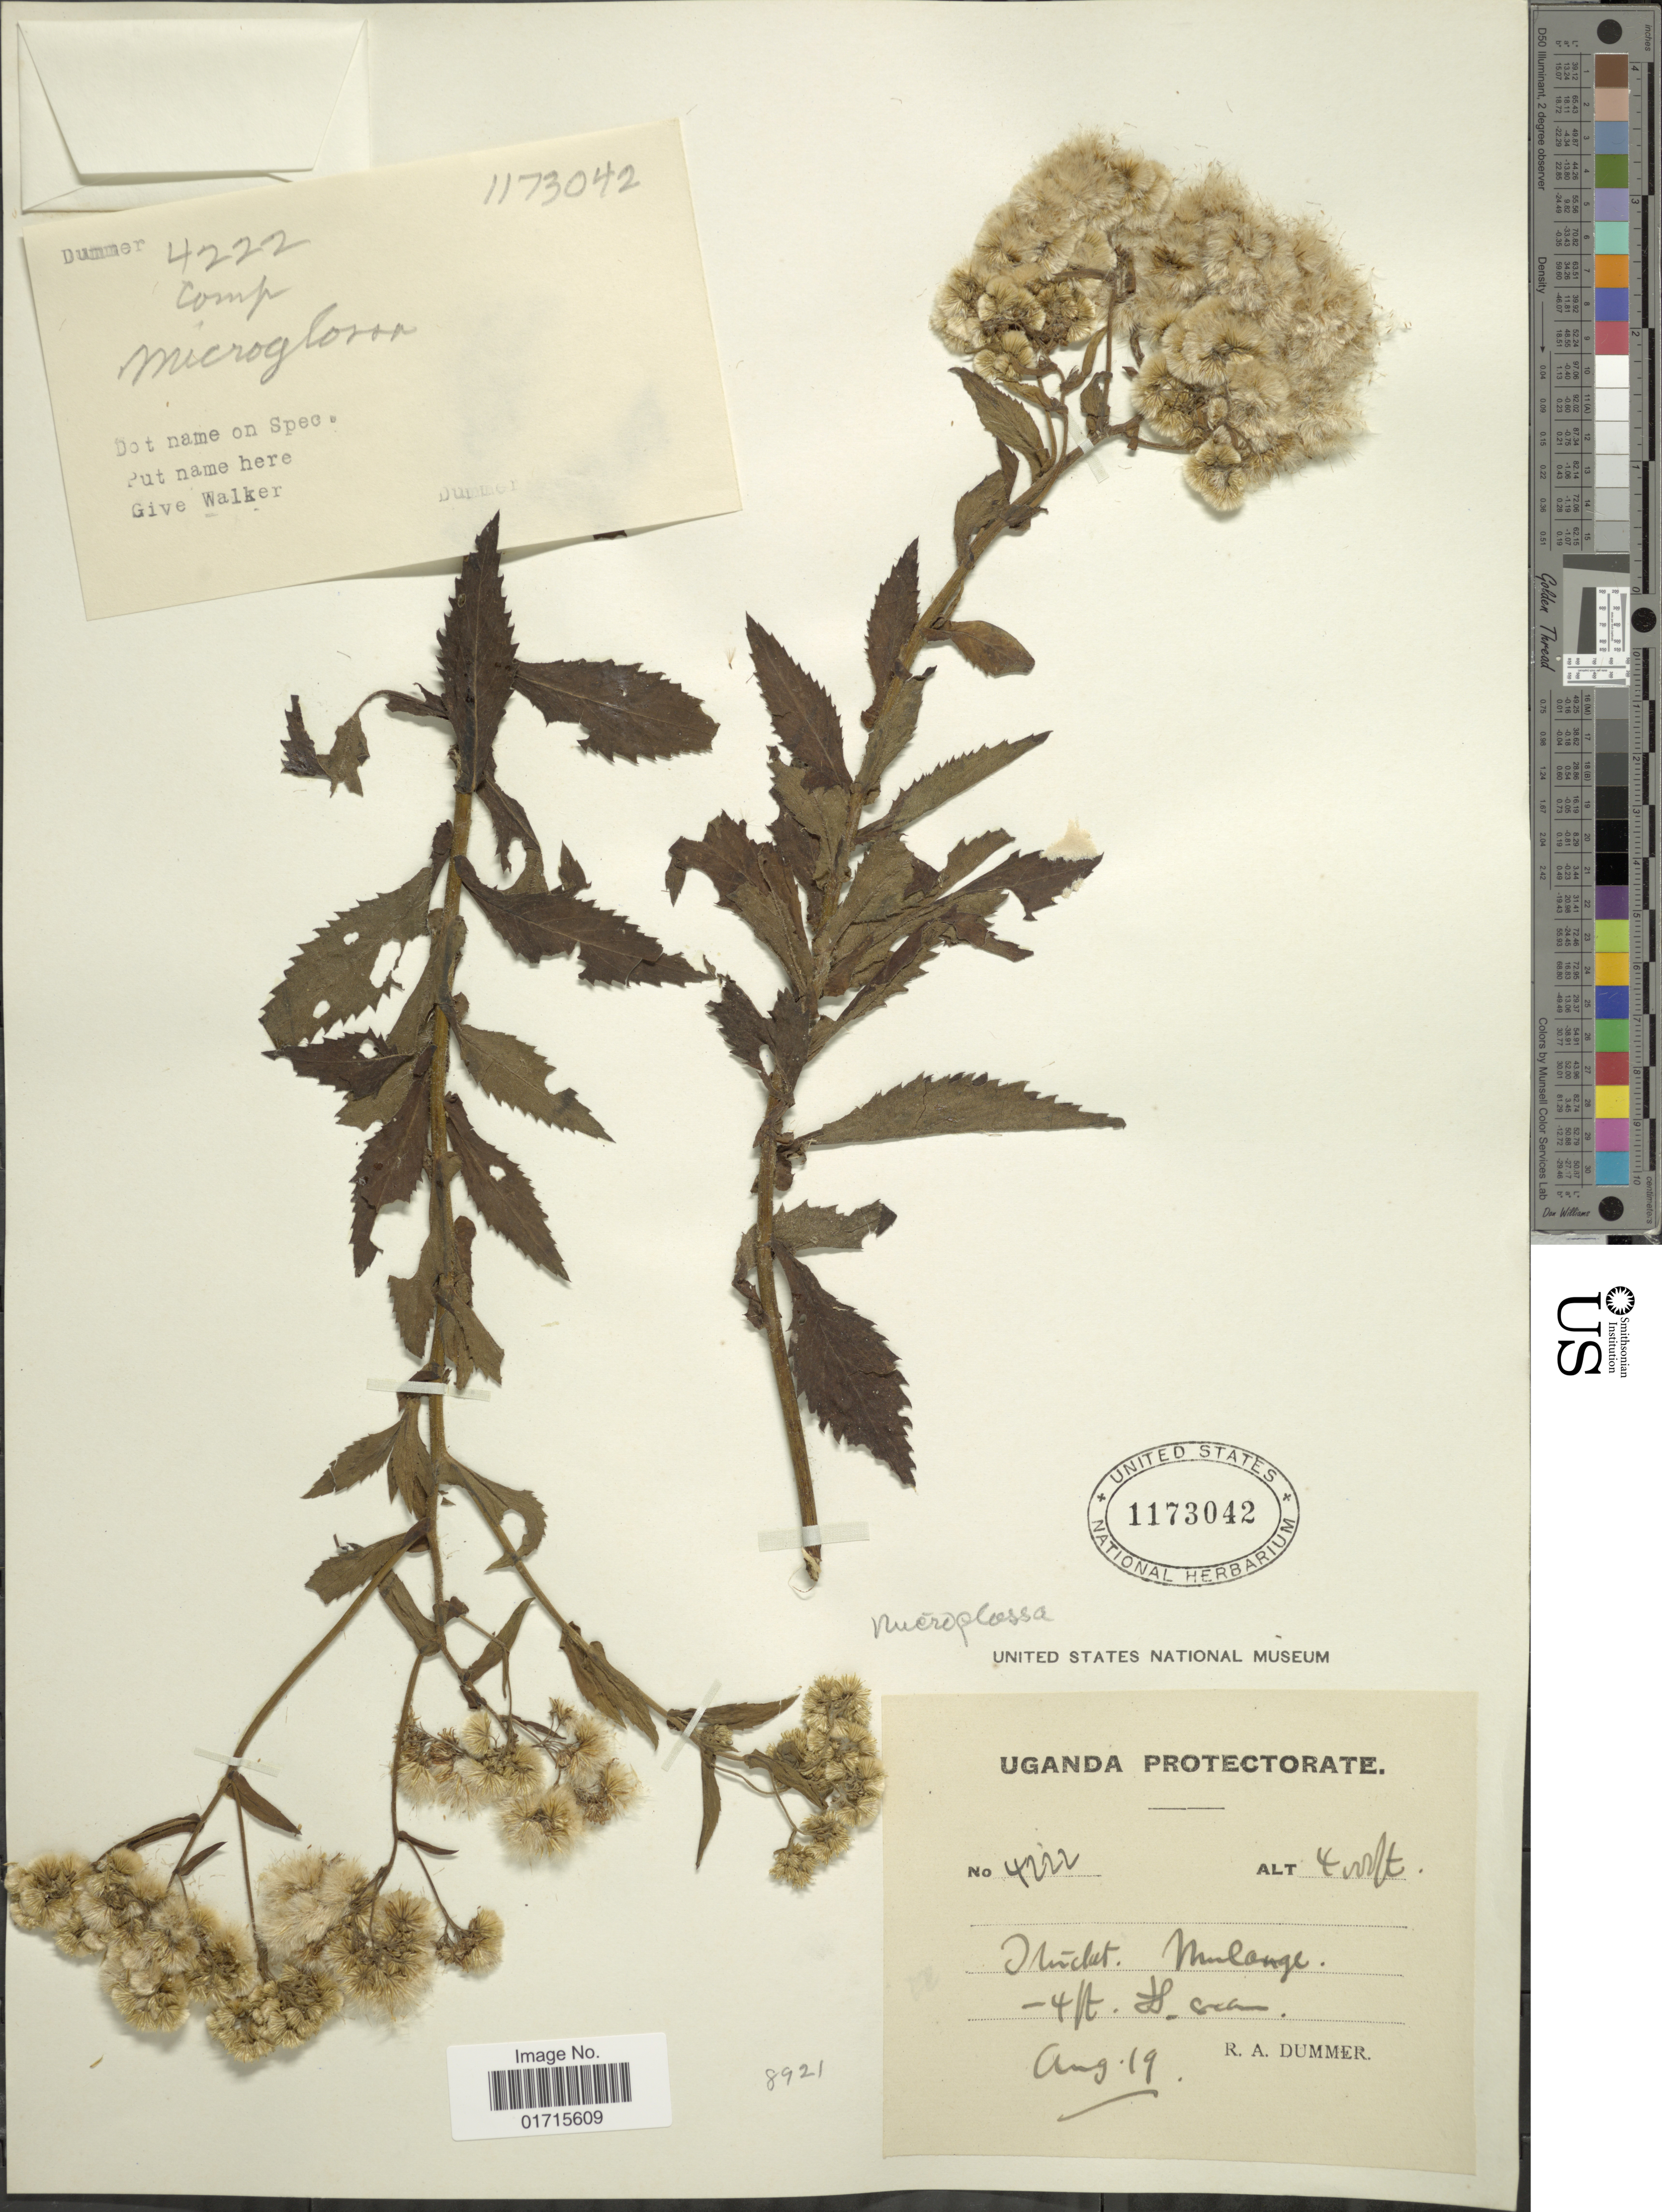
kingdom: Plantae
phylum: Tracheophyta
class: Magnoliopsida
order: Asterales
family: Asteraceae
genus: Microglossa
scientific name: Microglossa sp.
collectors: R. A. Dümmer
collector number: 4222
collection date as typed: Transcribed d/m/y: /8/19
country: Uganda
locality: Uganda. Milange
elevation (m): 1219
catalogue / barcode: US 1173042